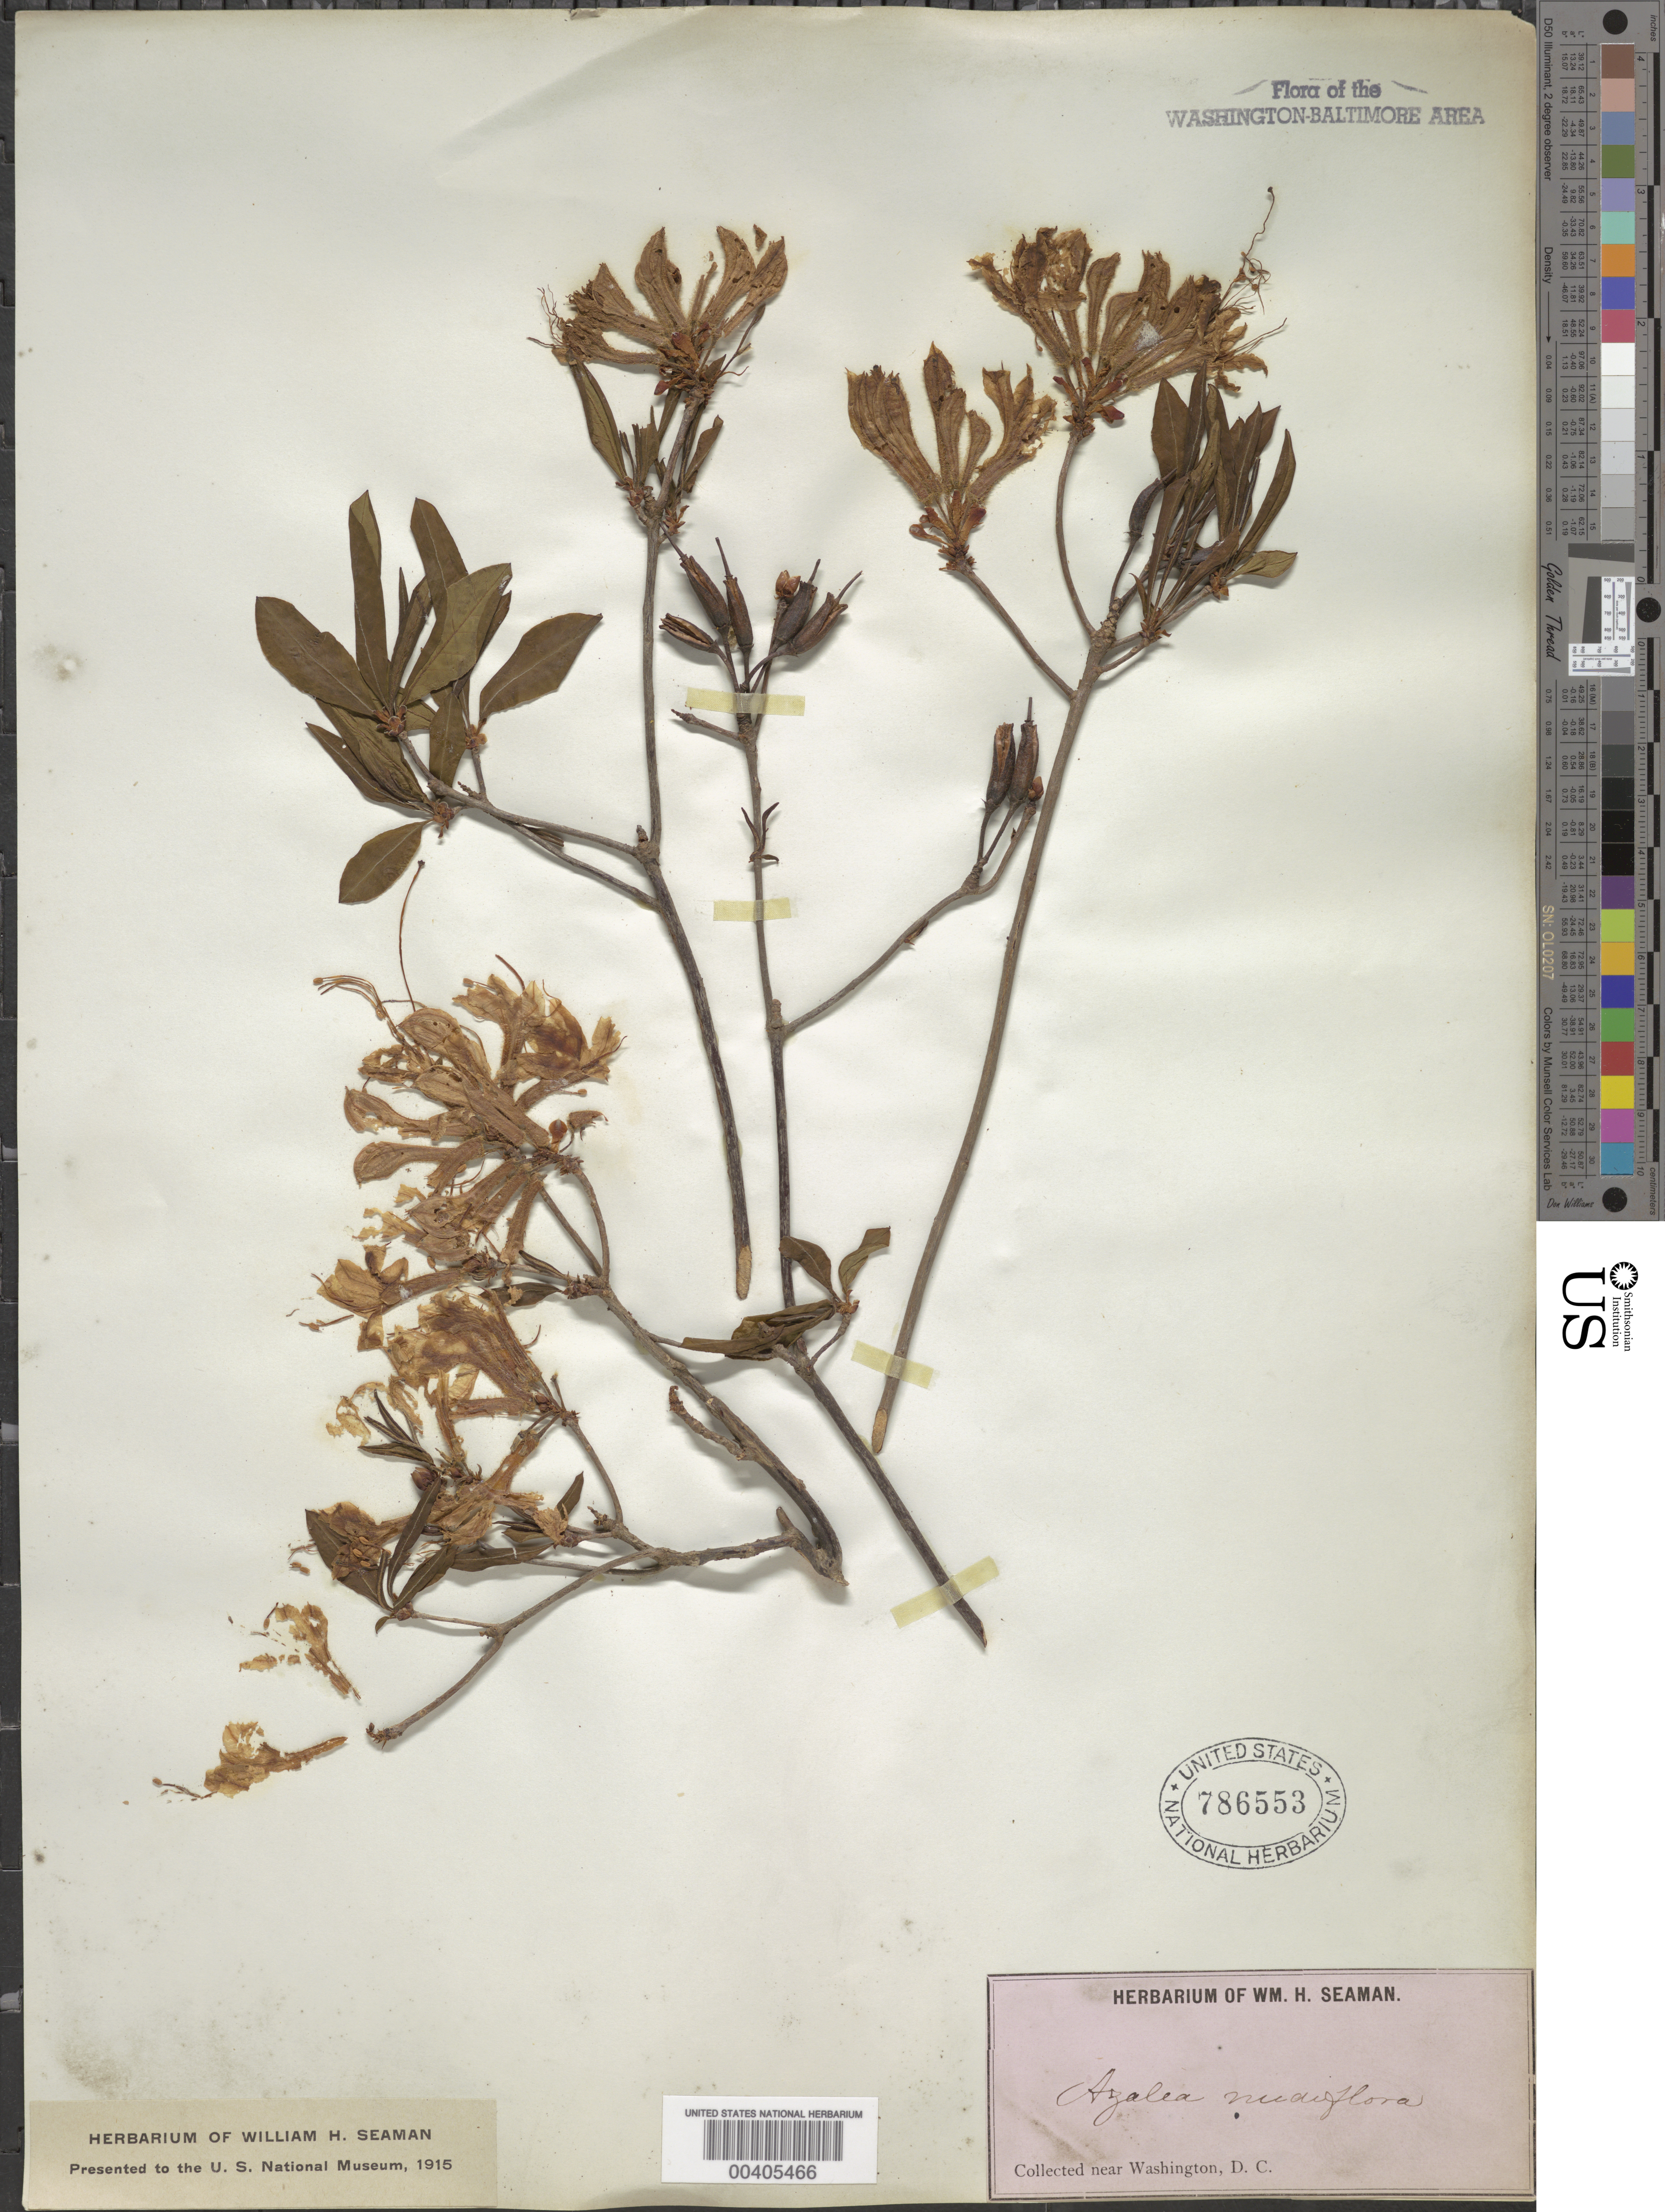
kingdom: Plantae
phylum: Tracheophyta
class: Magnoliopsida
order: Ericales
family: Ericaceae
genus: Rhododendron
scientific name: Rhododendron periclymenoides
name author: (Michx.) Shinners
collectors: W. Seaman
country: United States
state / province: District of Columbia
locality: Near Washington DC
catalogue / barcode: US 786553